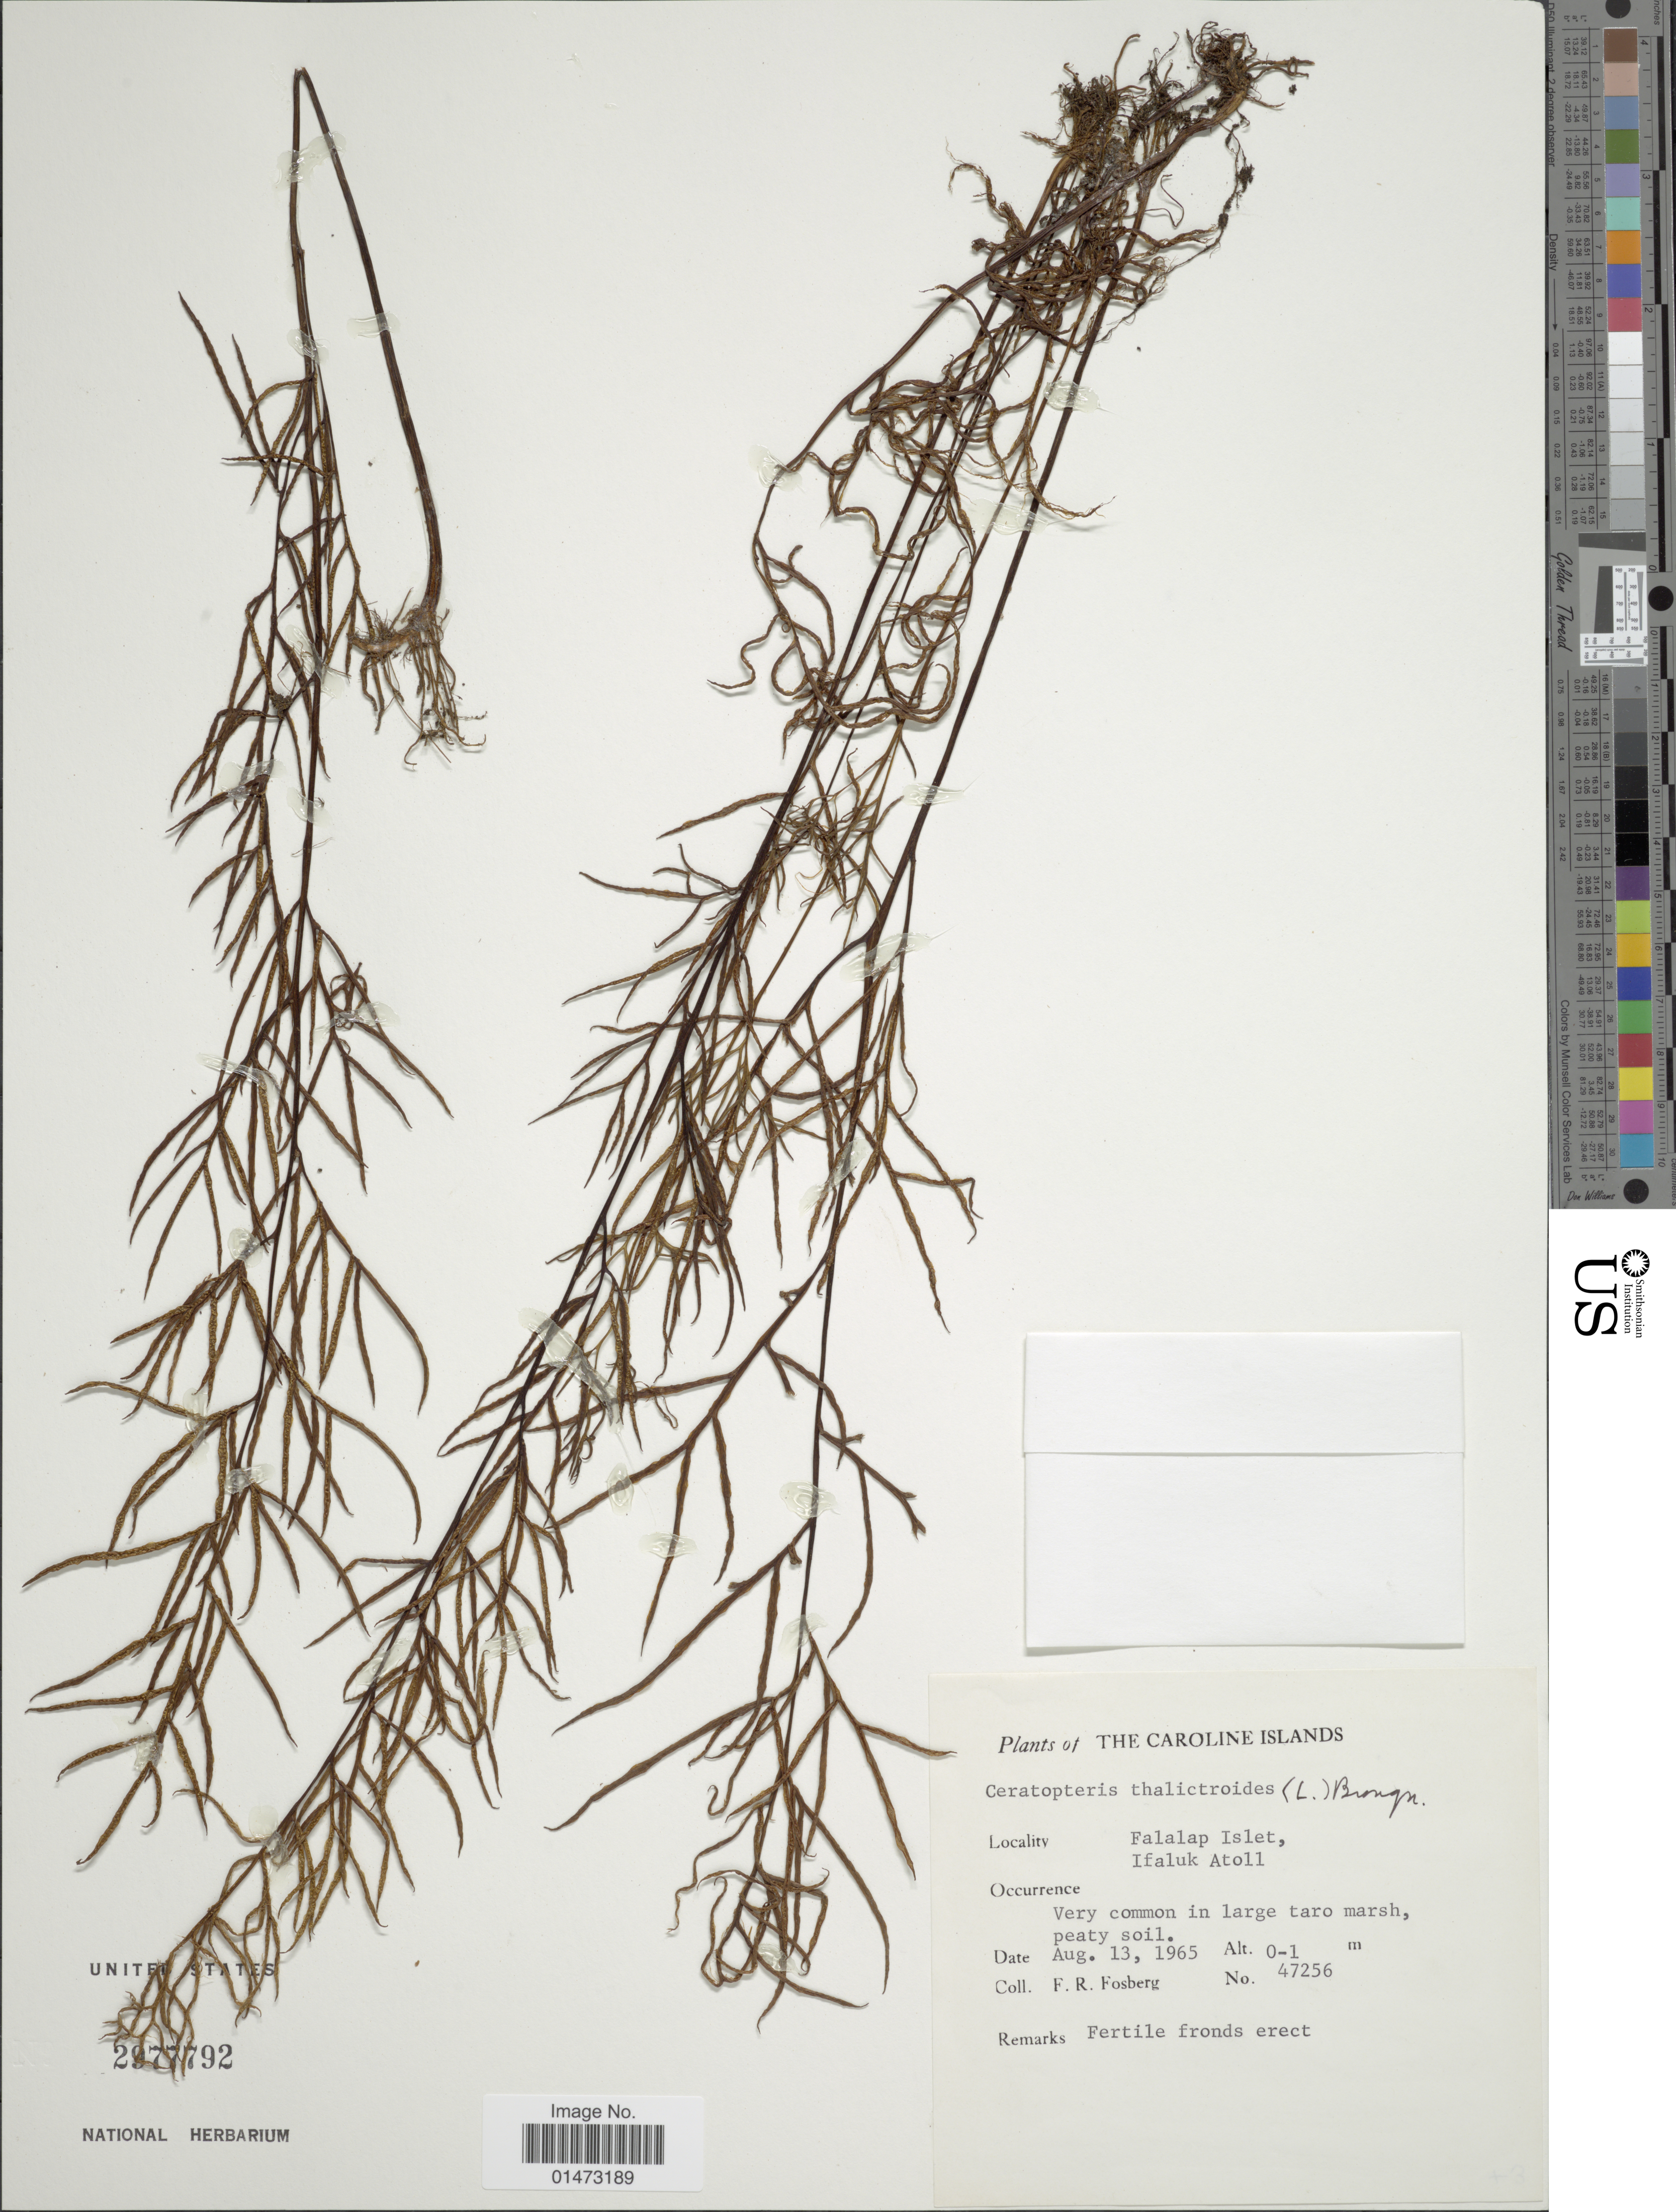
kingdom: Plantae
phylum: Tracheophyta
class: Polypodiopsida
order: Polypodiales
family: Pteridaceae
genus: Ceratopteris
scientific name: Ceratopteris thalictroides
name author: (L.) Brongn.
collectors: F. R. Fosberg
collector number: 47256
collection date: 1965-08-13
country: Micronesia, Federated States of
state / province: Yap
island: Ifalik [Ifaluk] Atoll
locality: Caroline Islands. Falalap Islet, Ifaluk Atoll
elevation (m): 0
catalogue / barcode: US 2977792